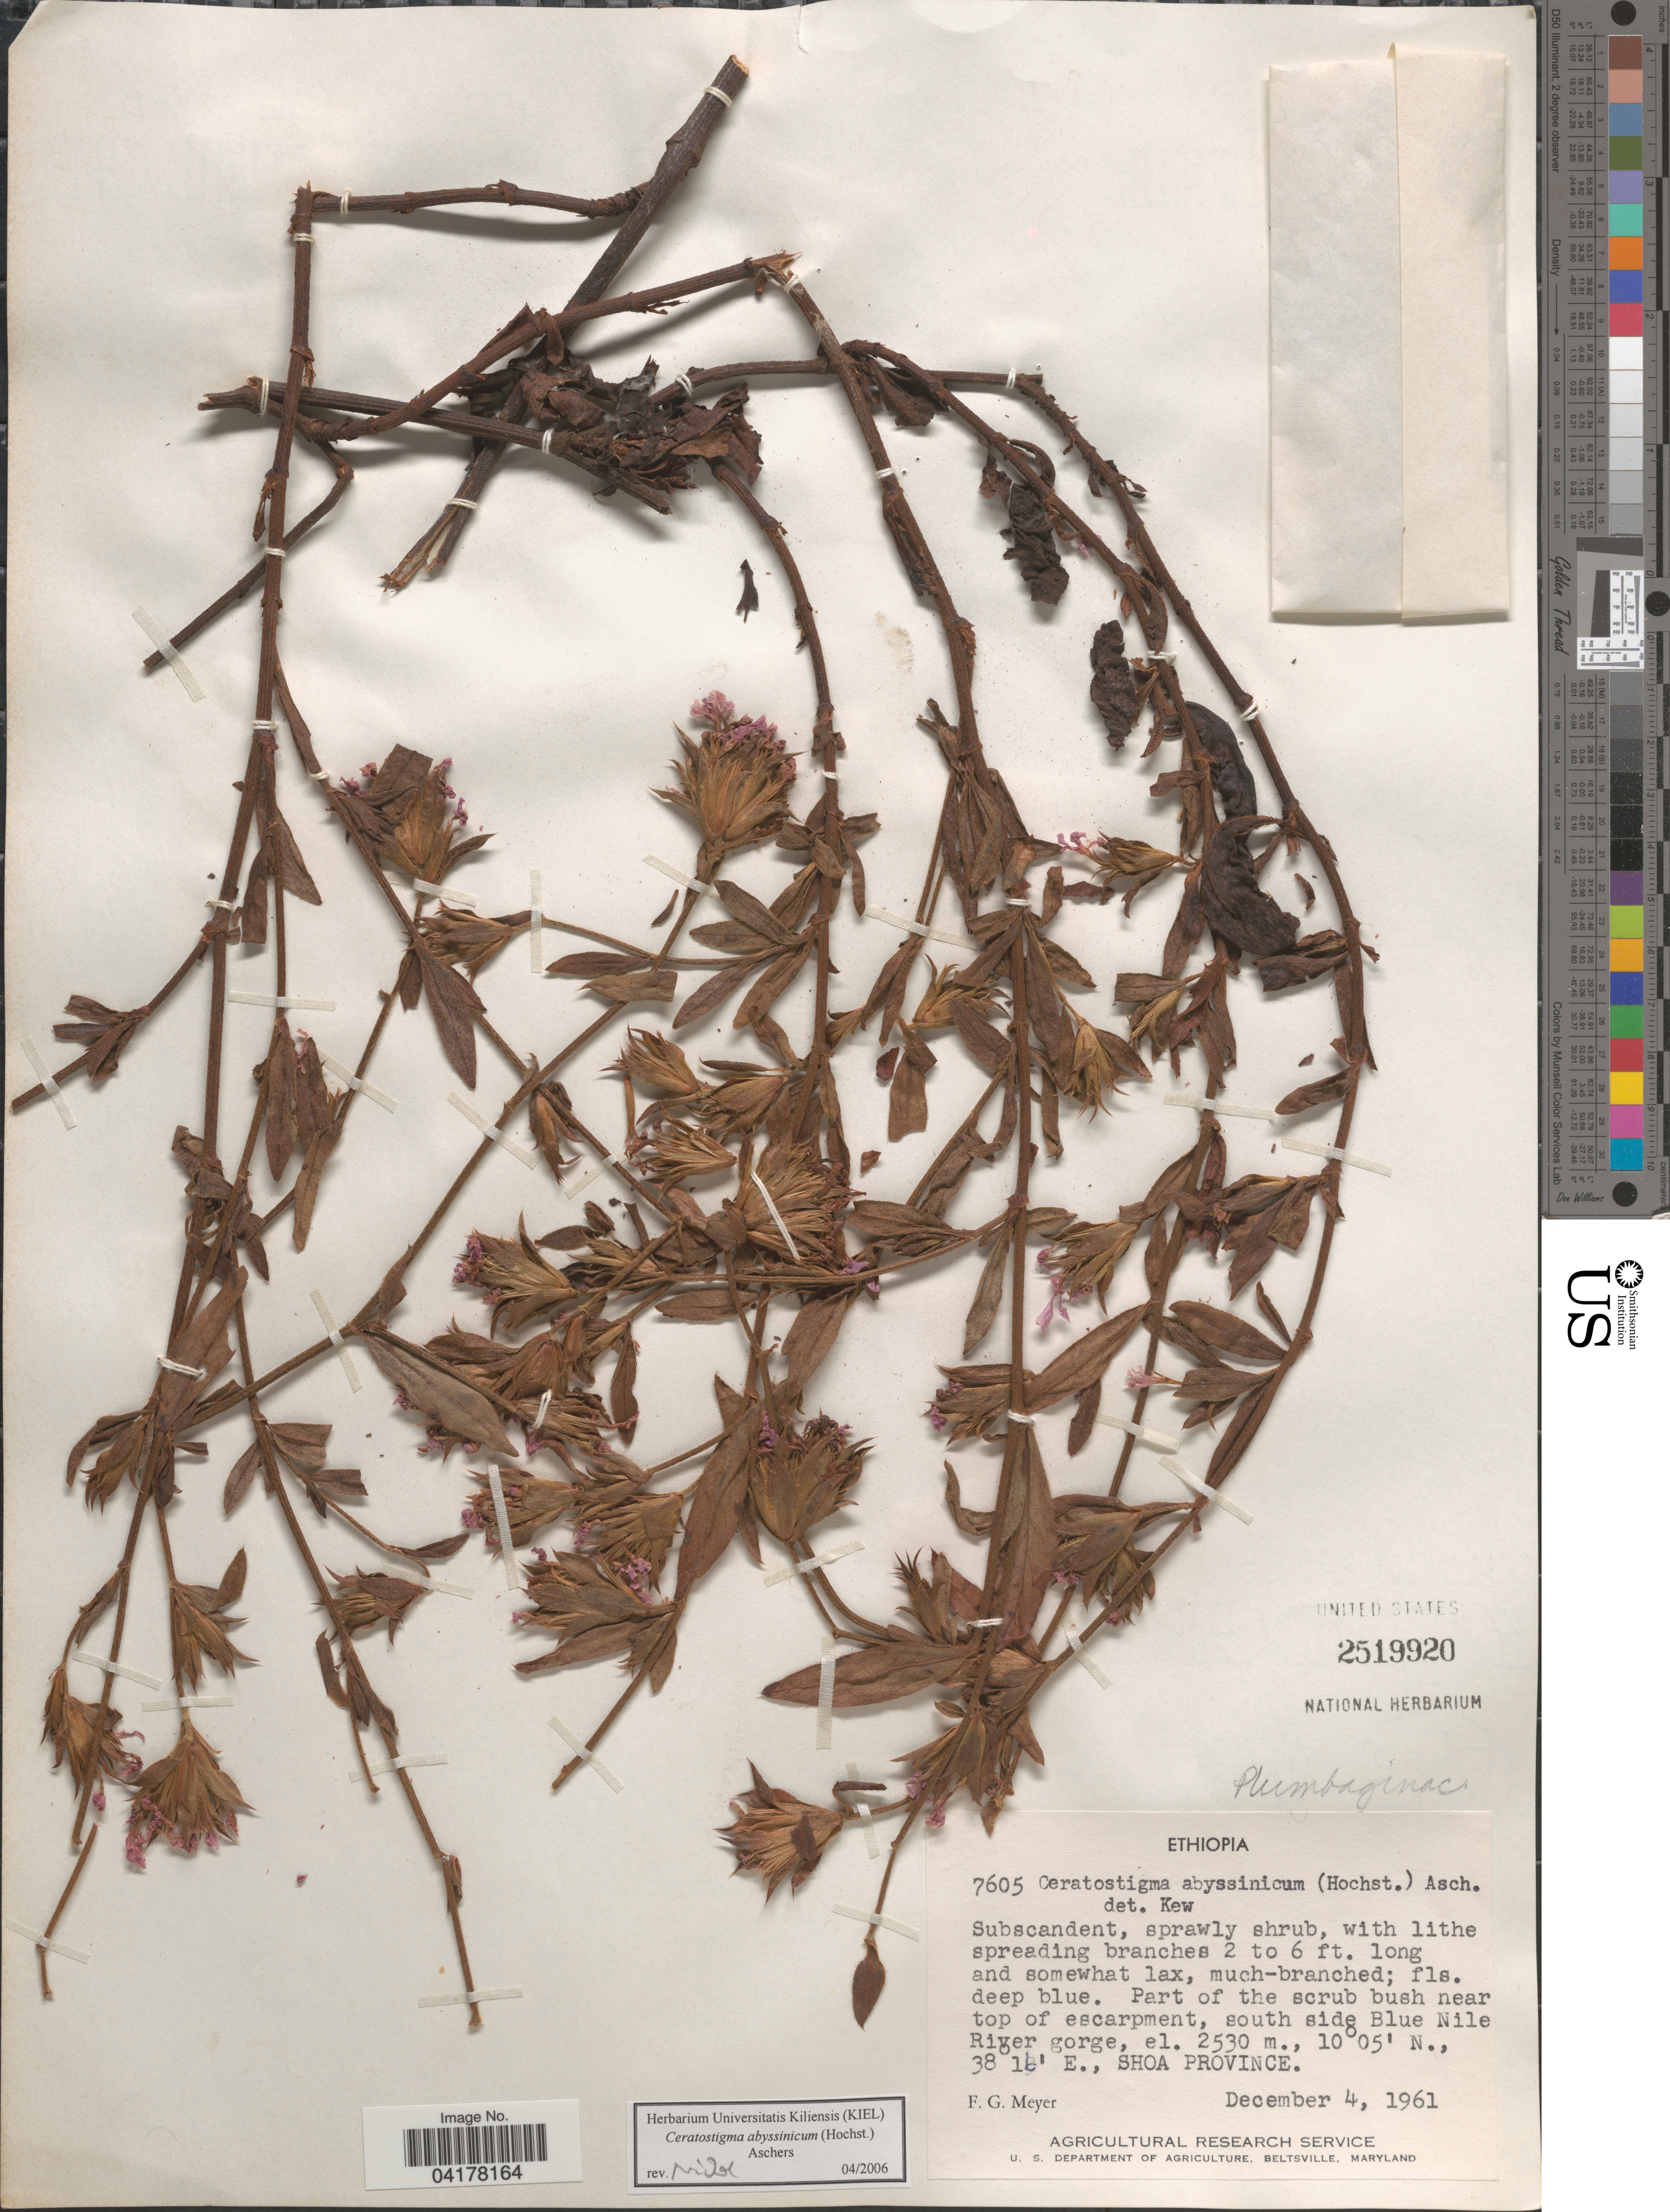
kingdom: Plantae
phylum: Tracheophyta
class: Magnoliopsida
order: Caryophyllales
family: Plumbaginaceae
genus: Ceratostigma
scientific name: Ceratostigma abyssinicum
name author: (Hochst.) Asch.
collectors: F. G. Meyer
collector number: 7605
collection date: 1961-12-04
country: Ethiopia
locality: South side Blue Nile River gorge, Shoa Province.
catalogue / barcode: US 2519920